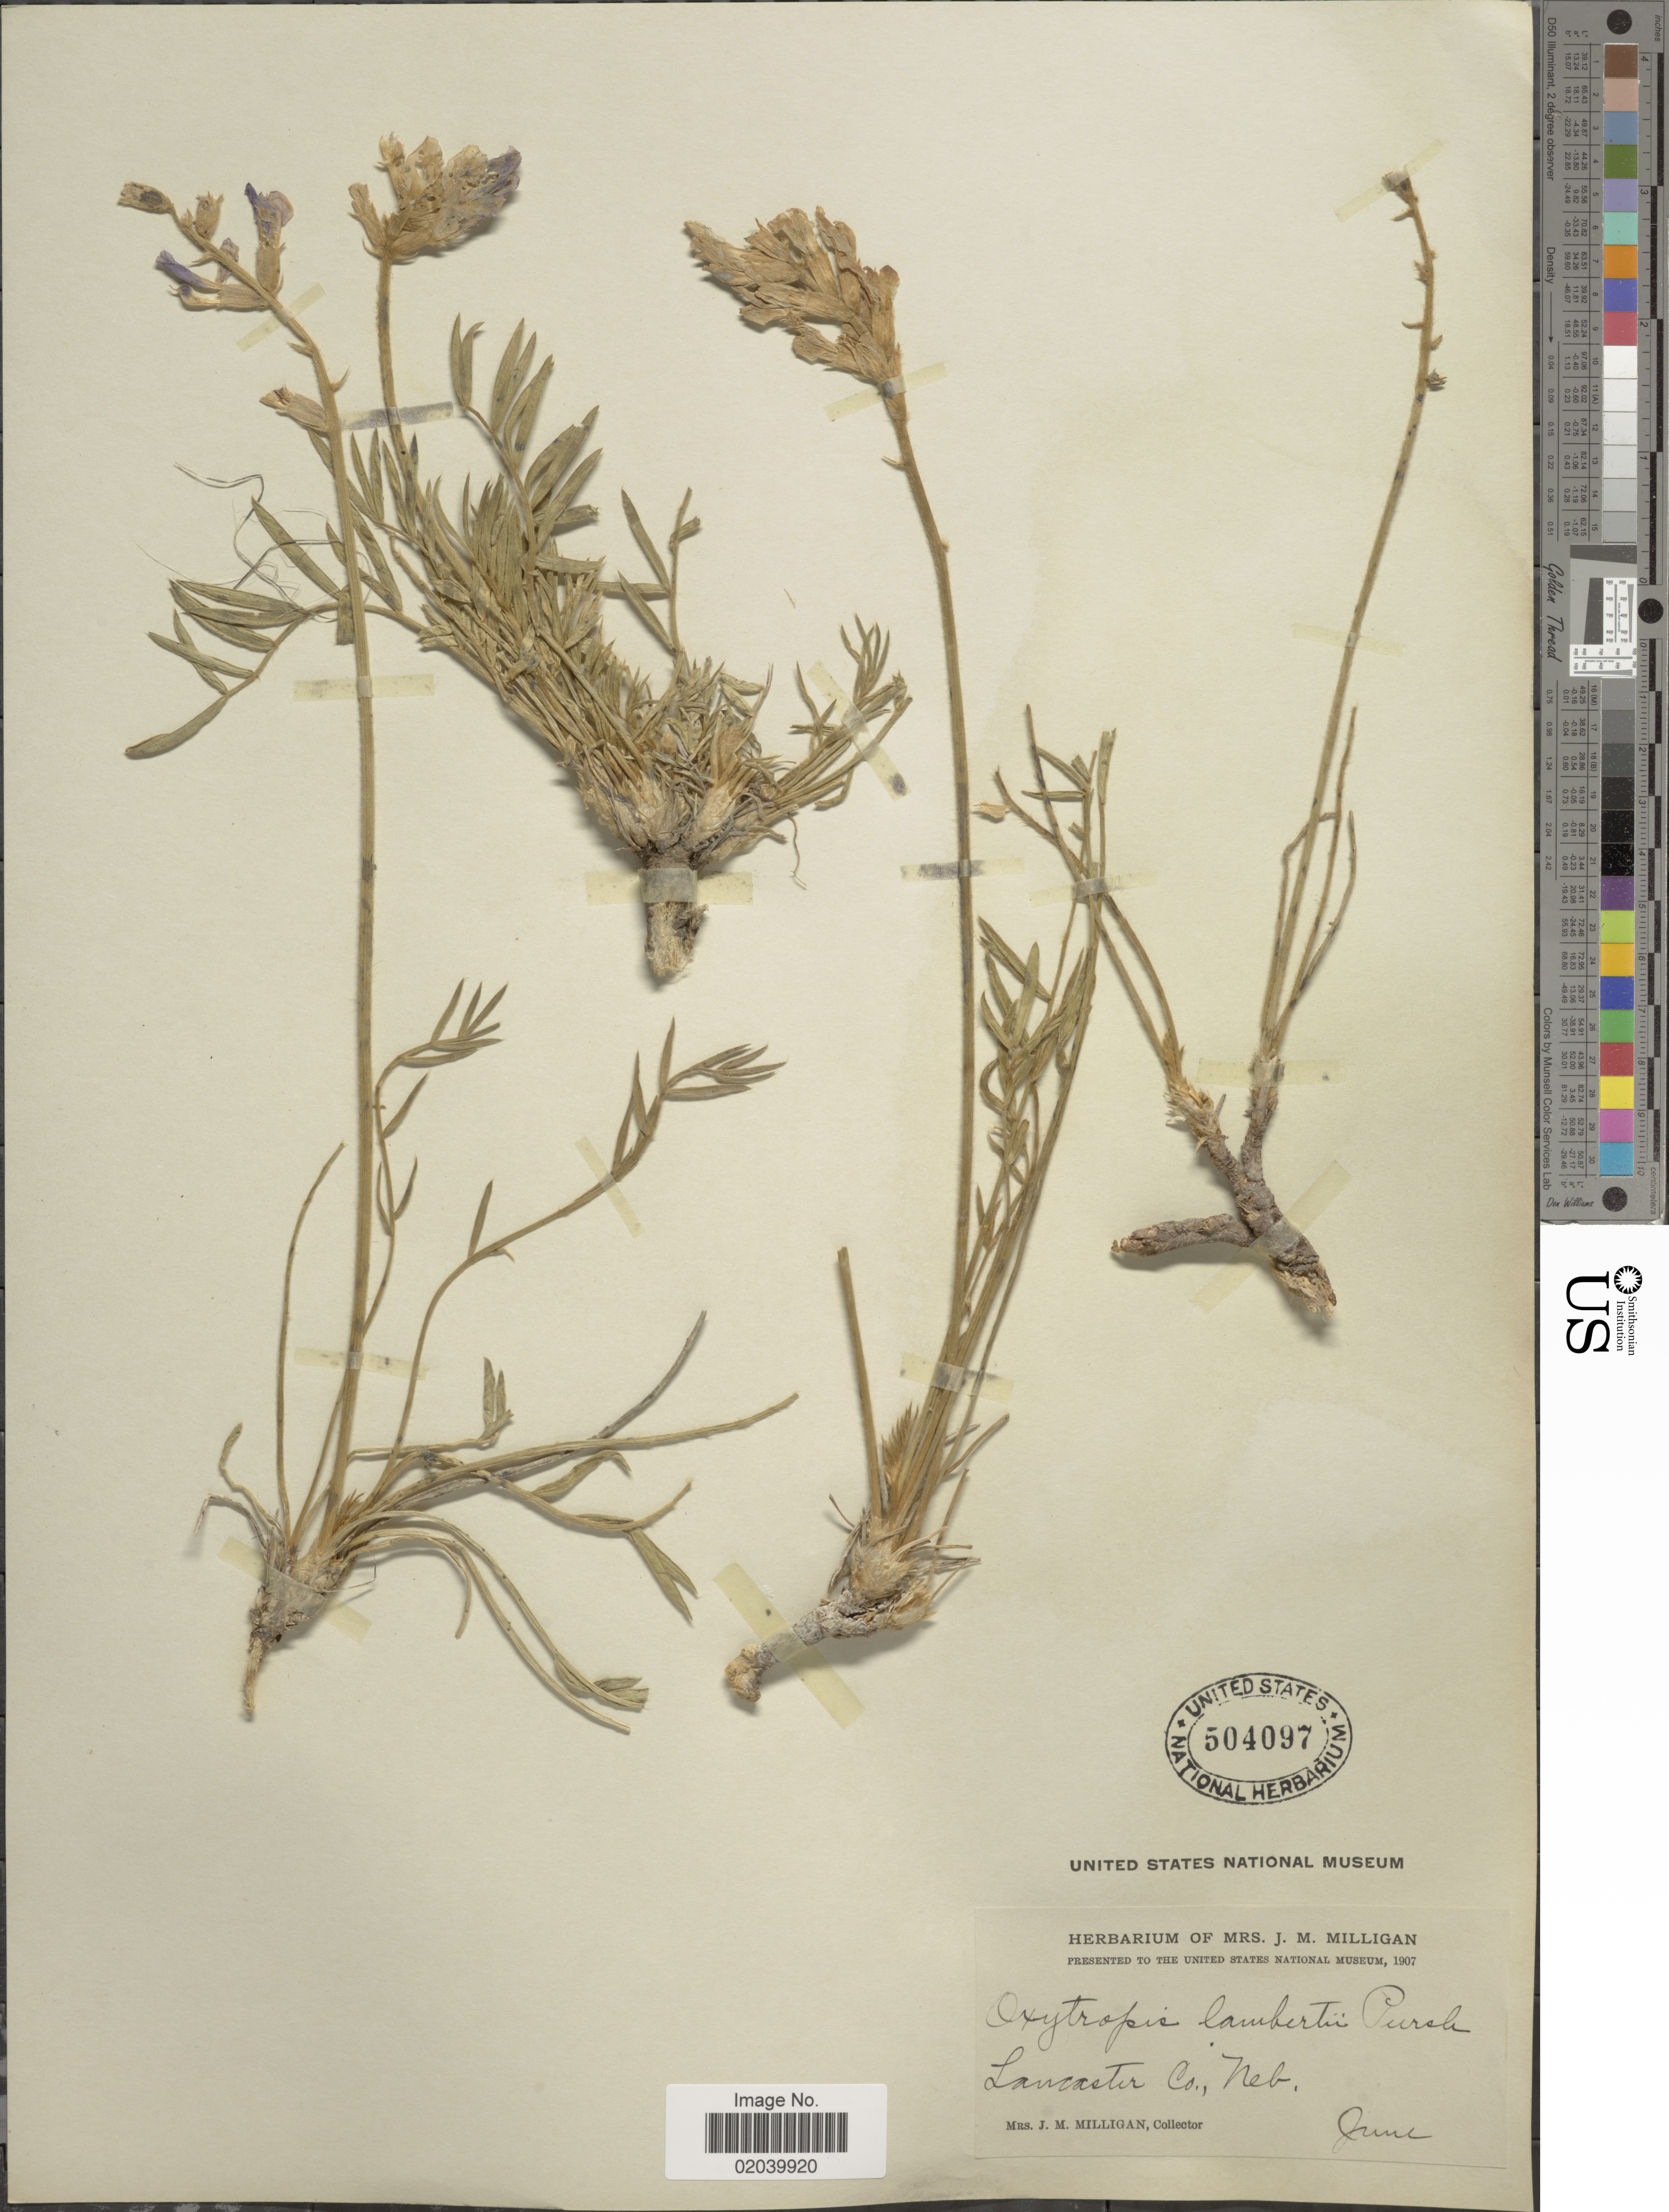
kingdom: Plantae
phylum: Tracheophyta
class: Magnoliopsida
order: Fabales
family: Fabaceae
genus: Oxytropis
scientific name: Oxytropis lambertii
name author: Pursh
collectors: J. Milligan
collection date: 1907-06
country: United States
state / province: Nebraska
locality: Lancaster Co.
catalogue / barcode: US 504097